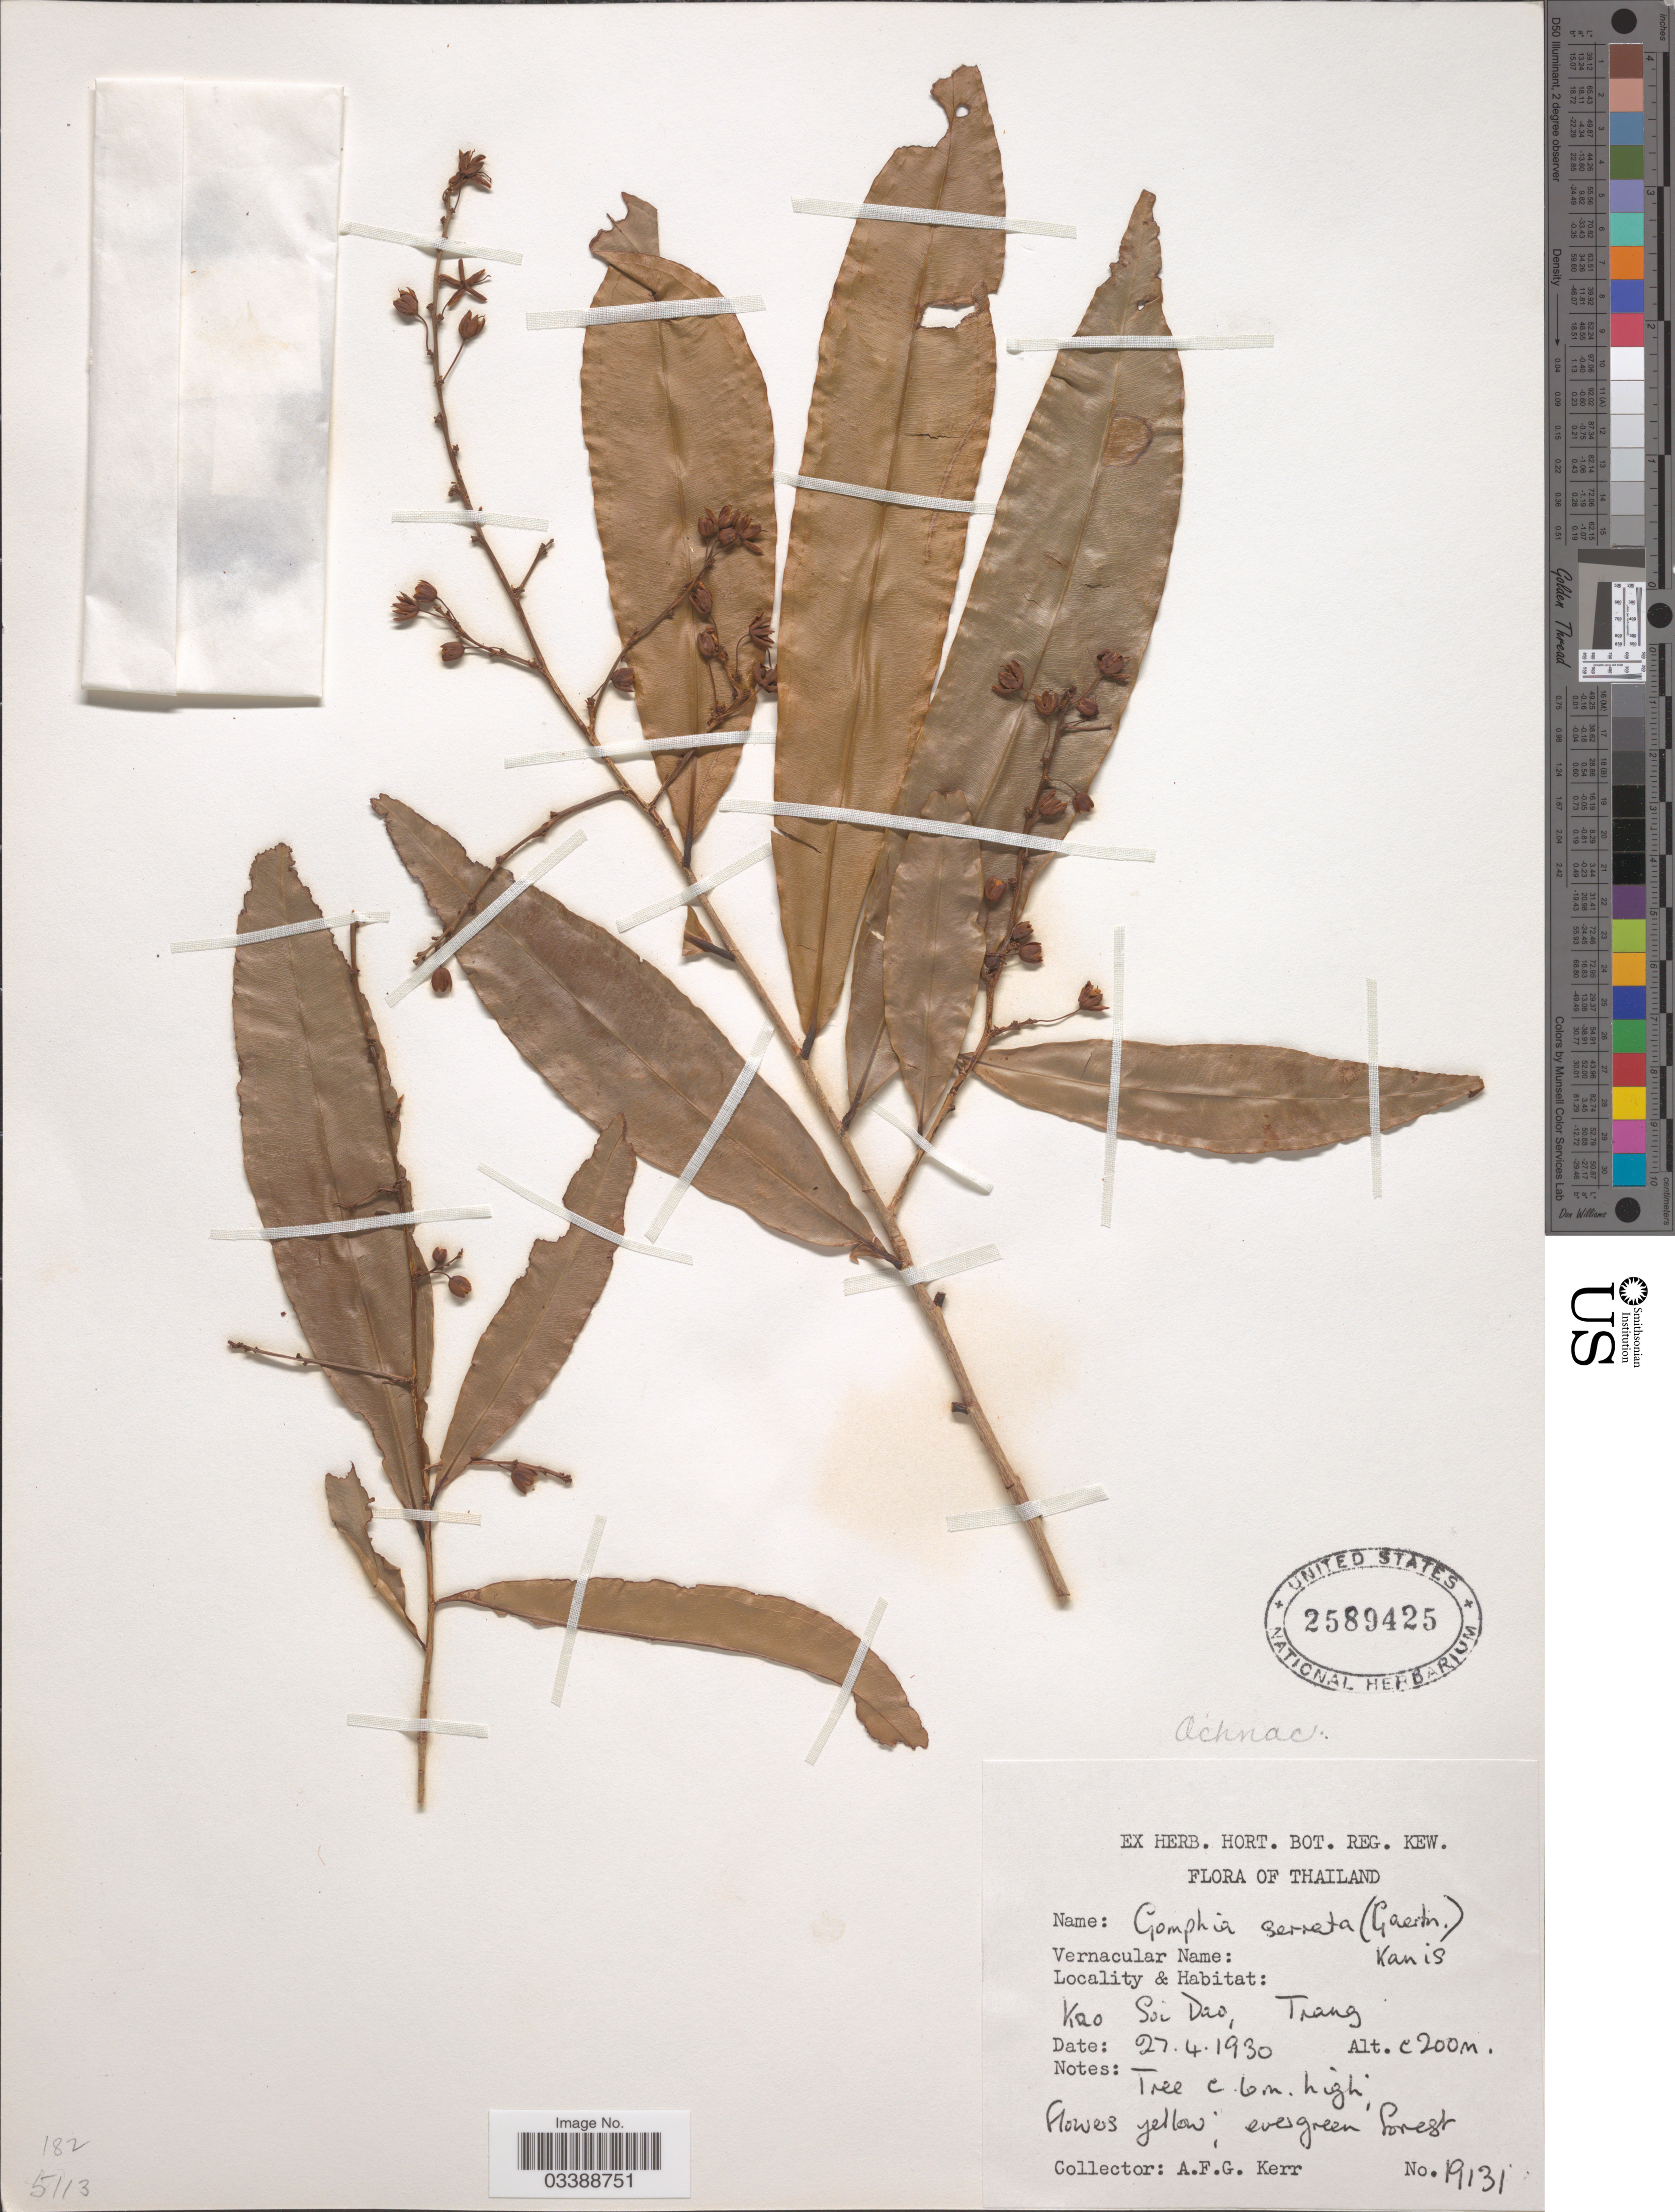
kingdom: Plantae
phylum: Tracheophyta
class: Magnoliopsida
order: Malpighiales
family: Ochnaceae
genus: Campylospermum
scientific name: Campylospermum serratum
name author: (Gaertn.) Bittrich & M.C.E. Amaral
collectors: A. F. G. Kerr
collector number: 19131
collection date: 1930-04-27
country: Thailand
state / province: Trang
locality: Kiao Soi Dao, Trang.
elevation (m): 200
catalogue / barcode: US 2589425